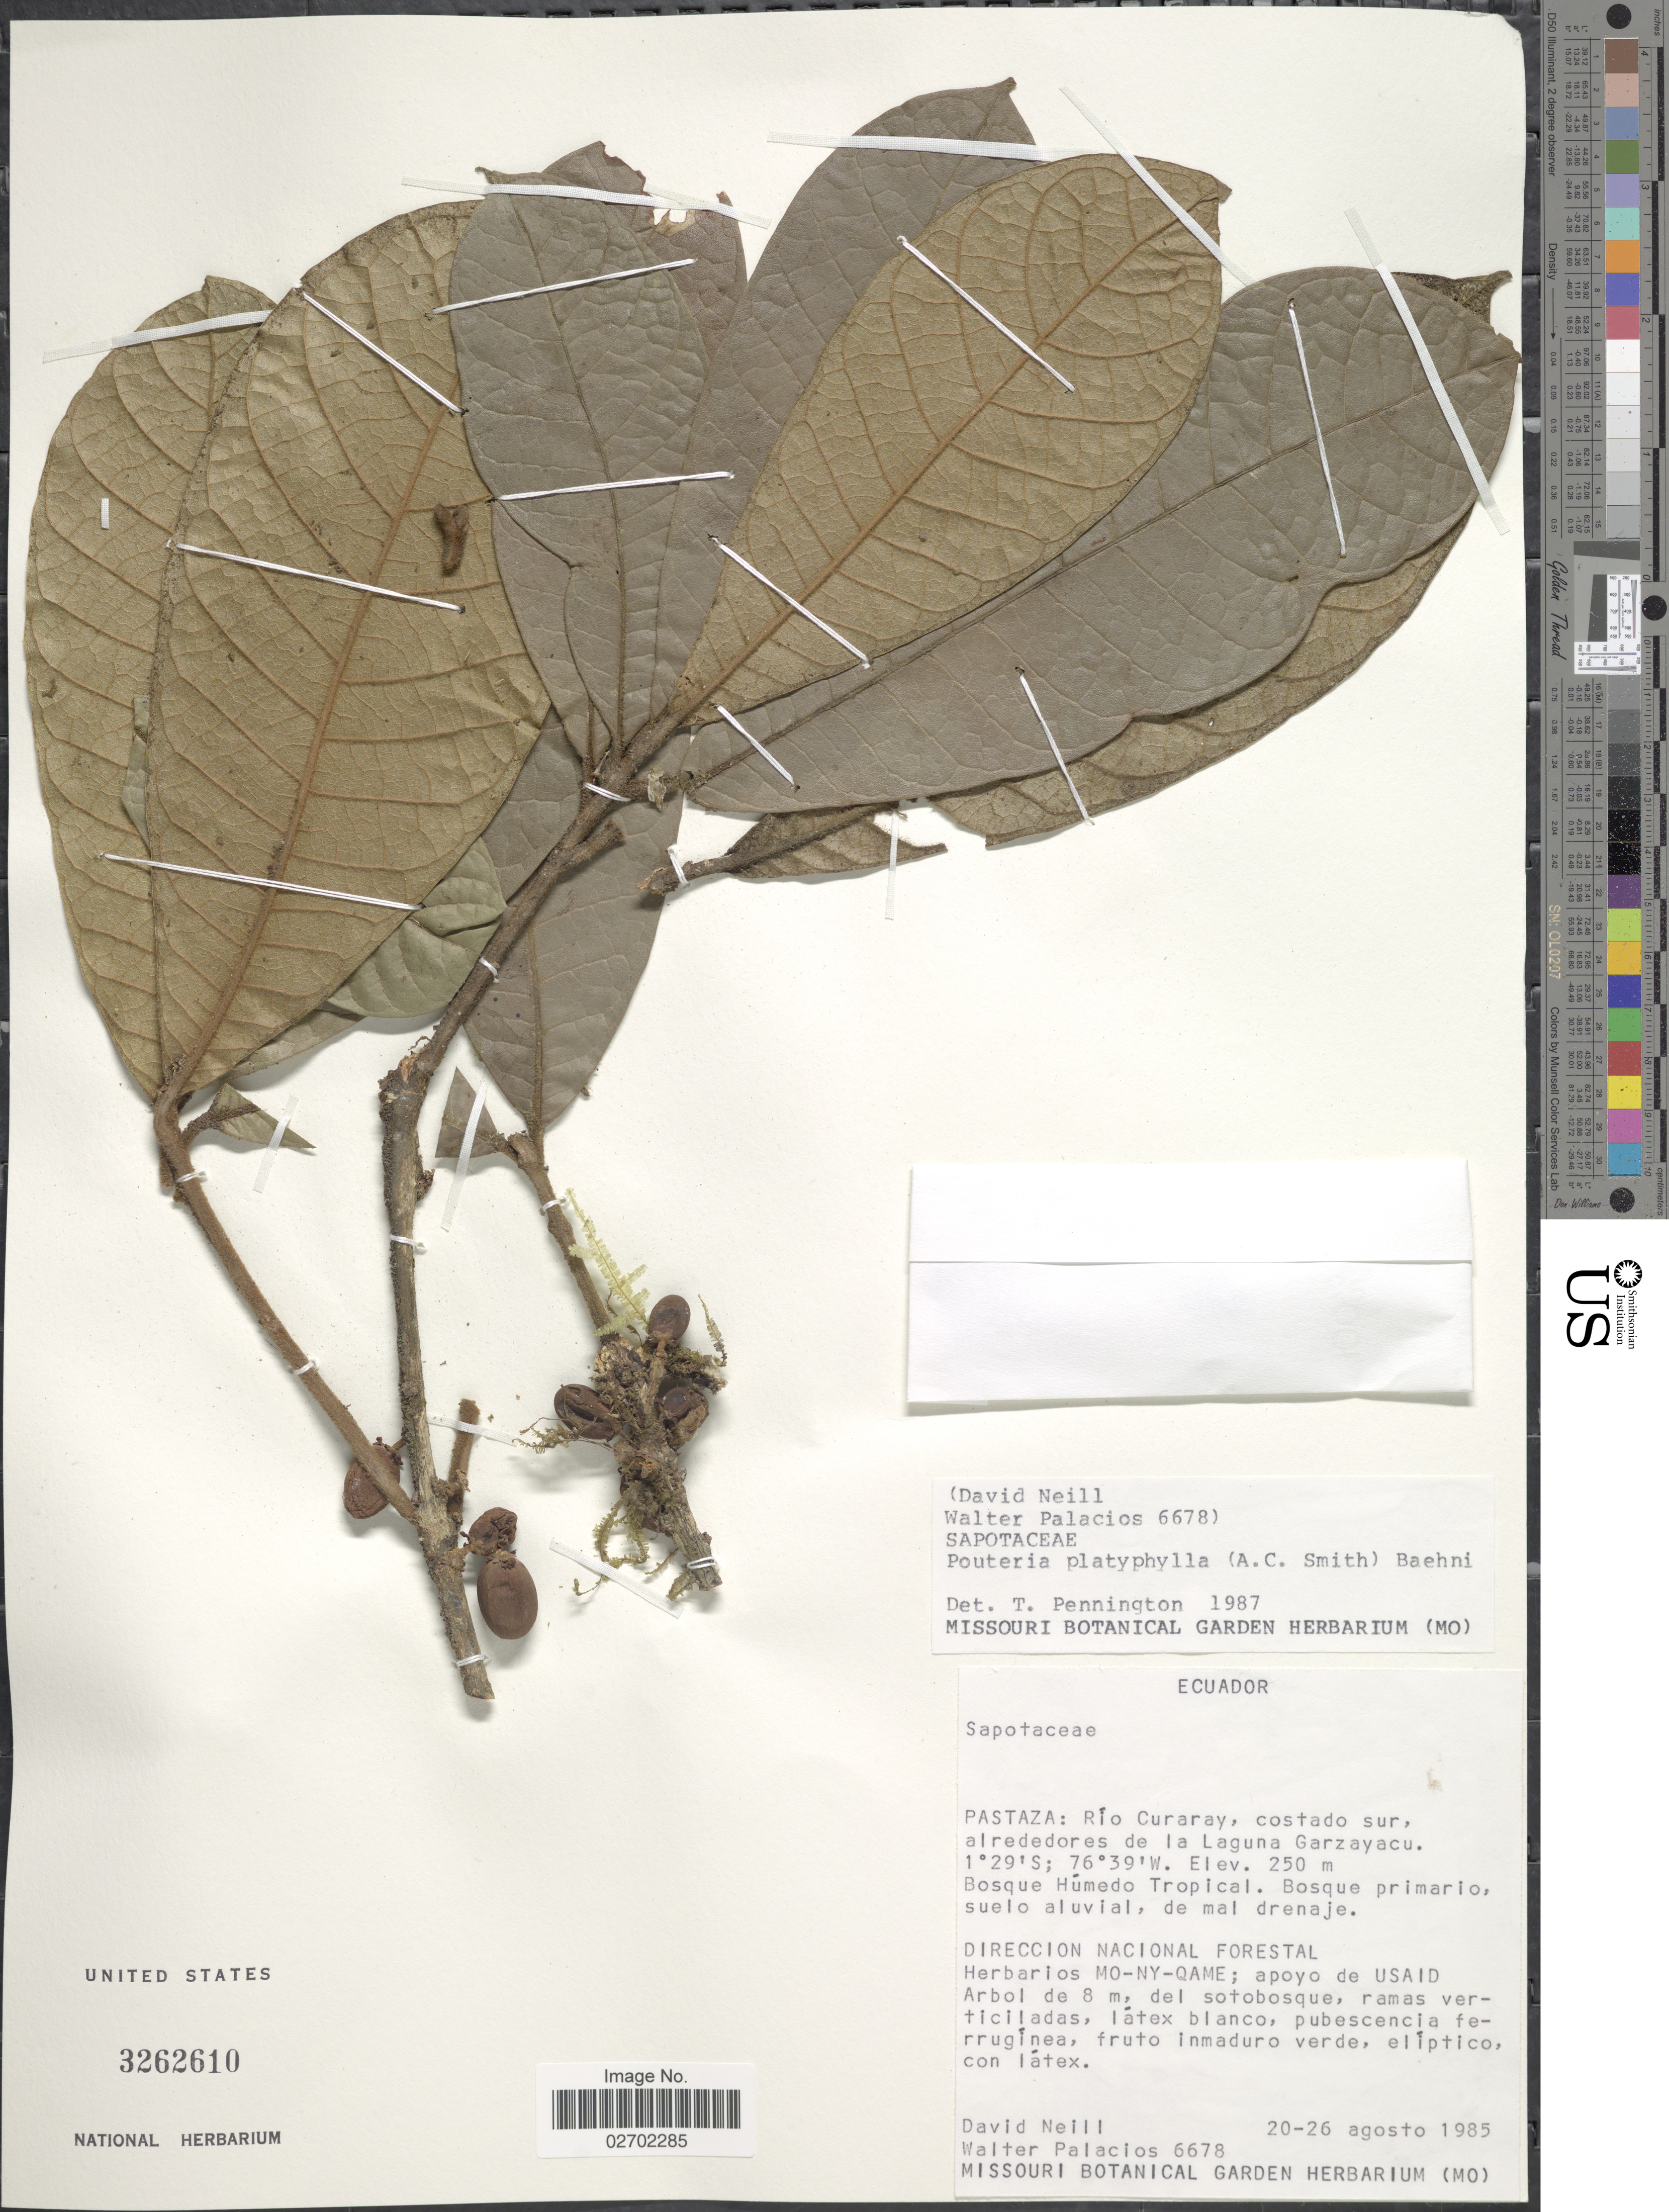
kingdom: Plantae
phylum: Tracheophyta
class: Magnoliopsida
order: Ericales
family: Sapotaceae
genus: Pouteria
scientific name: Pouteria platyphylla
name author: (A.C. Sm.) Baehni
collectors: D. Neill & W. Palacios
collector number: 6678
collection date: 1985-08-20/1985-08-26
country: Ecuador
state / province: Pastaza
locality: Río Curaray, costado sur, alrededores de la Laguna Garzayacu. Bosque Húmedo Tropical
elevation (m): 250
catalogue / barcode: US 3262610